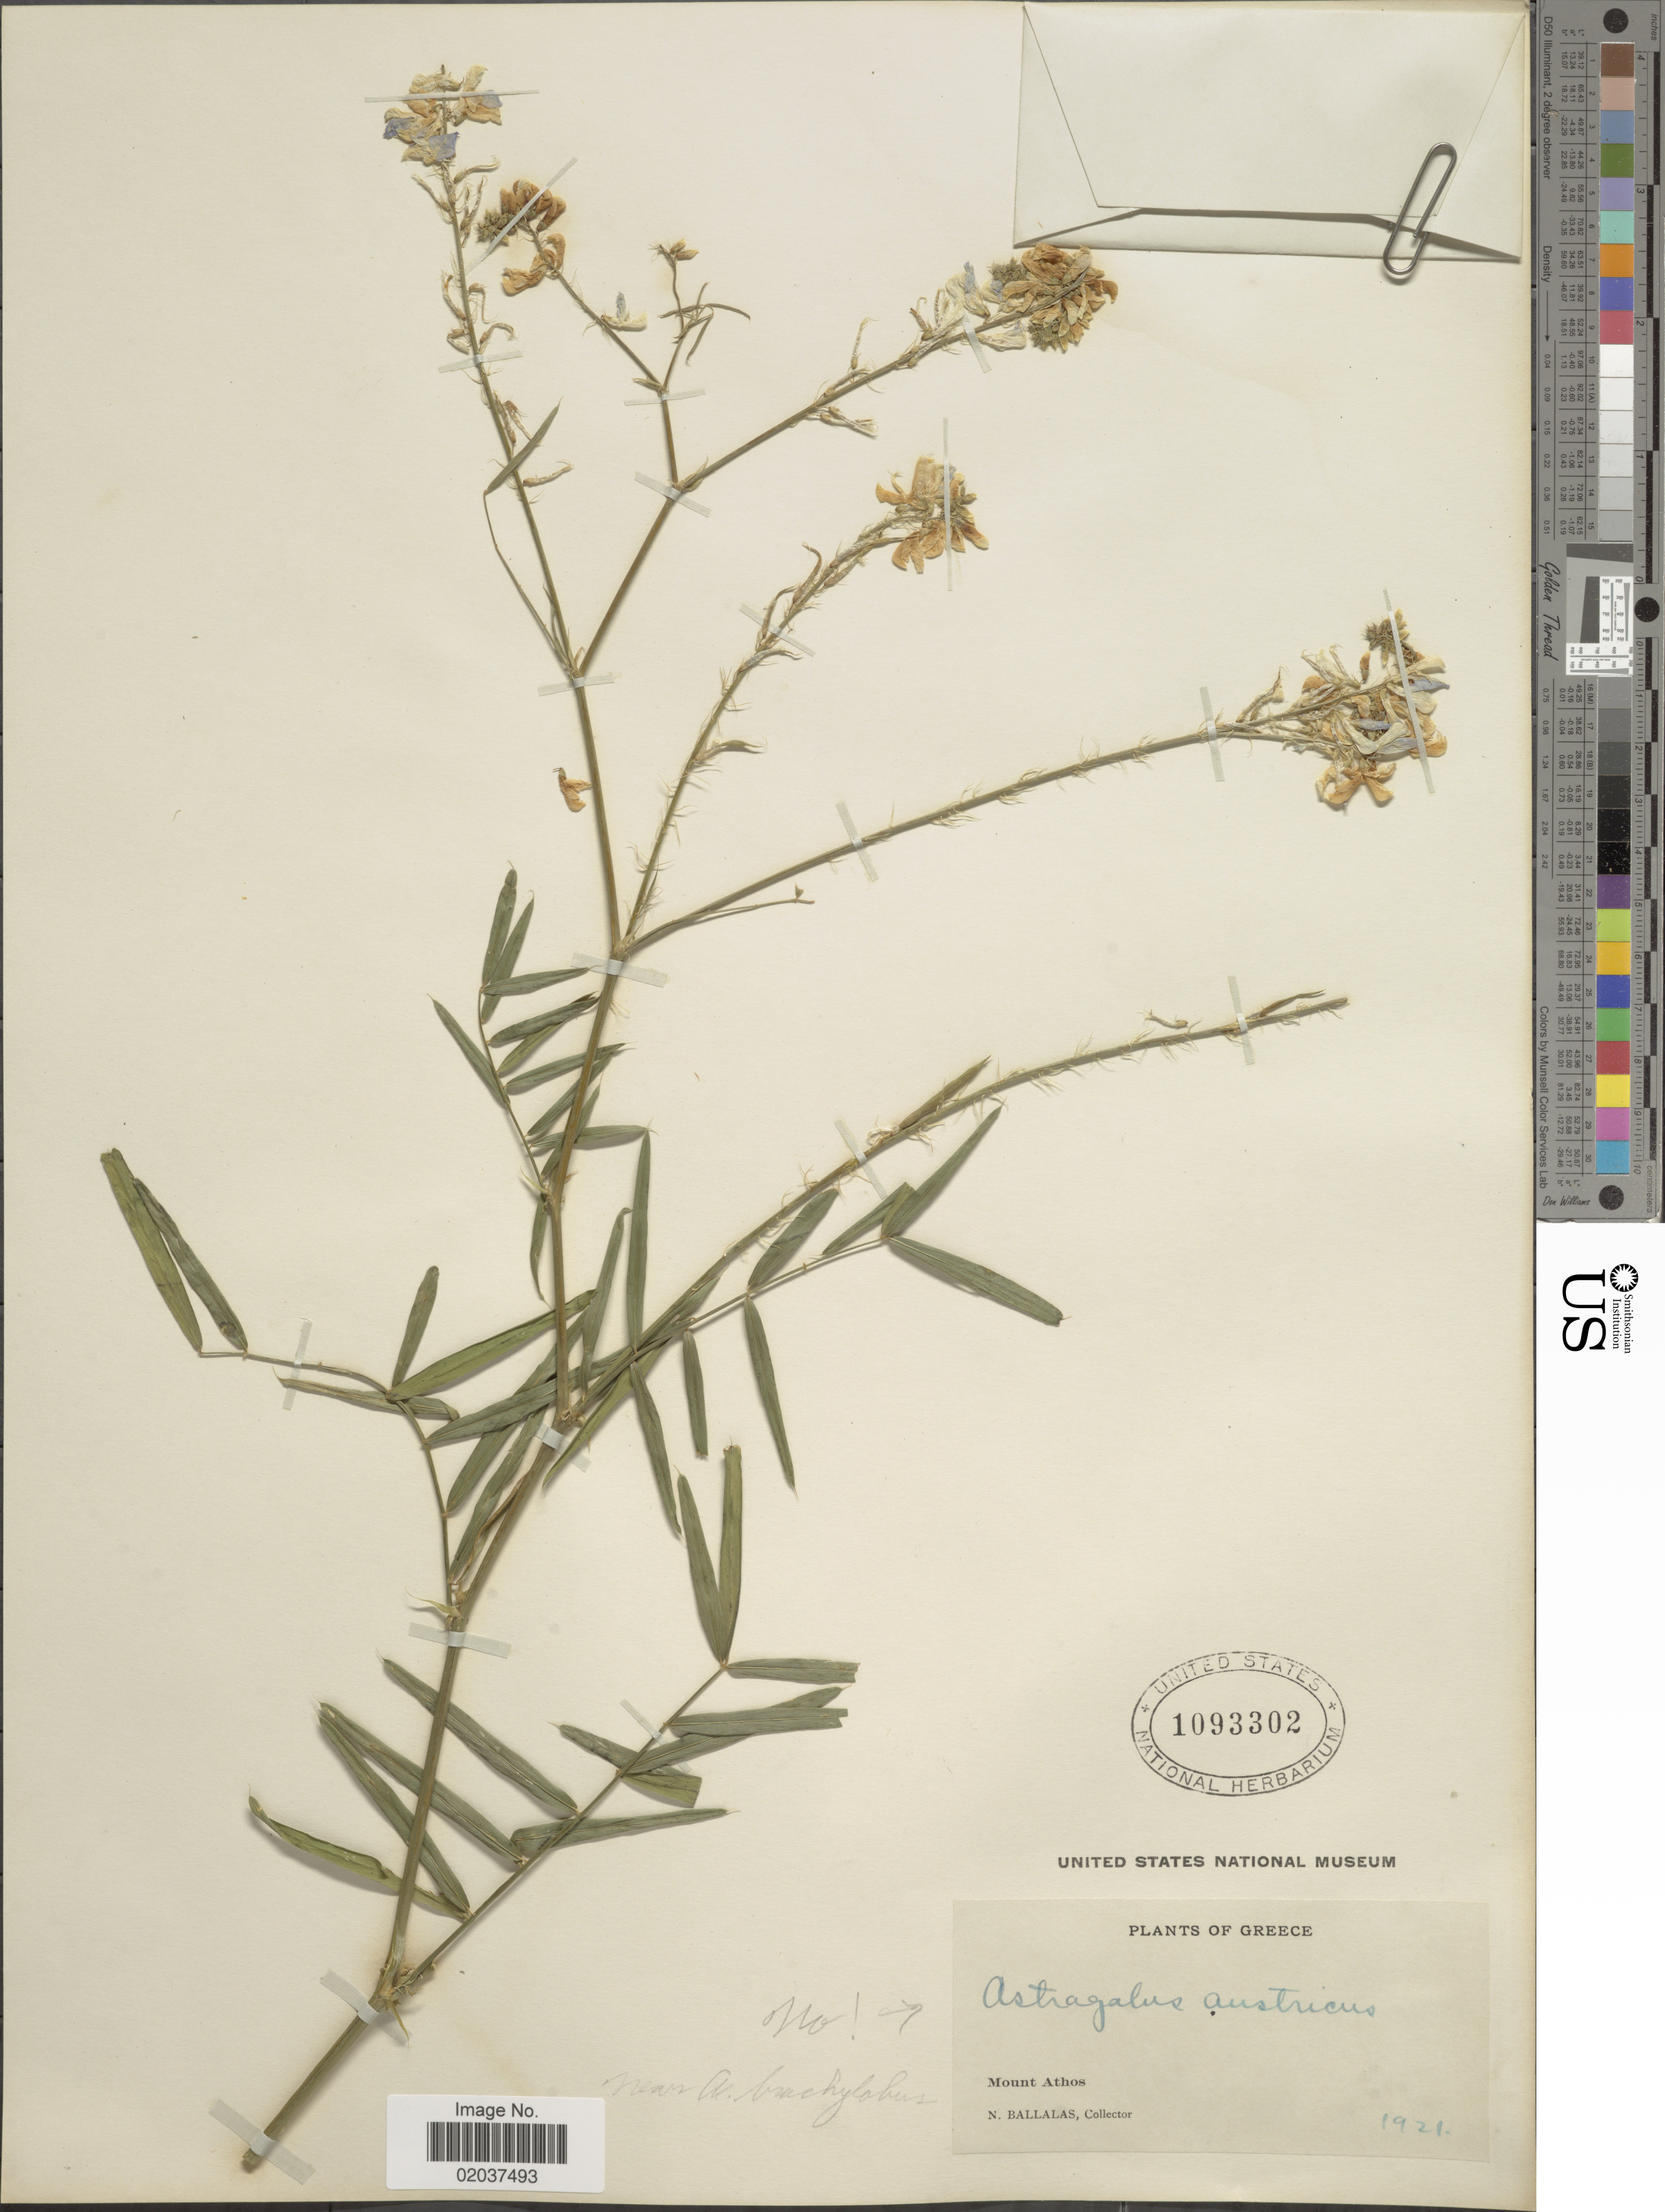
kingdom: Plantae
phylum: Tracheophyta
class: Magnoliopsida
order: Fabales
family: Fabaceae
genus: Astragalus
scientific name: Astragalus sp.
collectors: N. Ballalas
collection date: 1921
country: Greece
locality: Mount Athos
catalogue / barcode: US 1093302